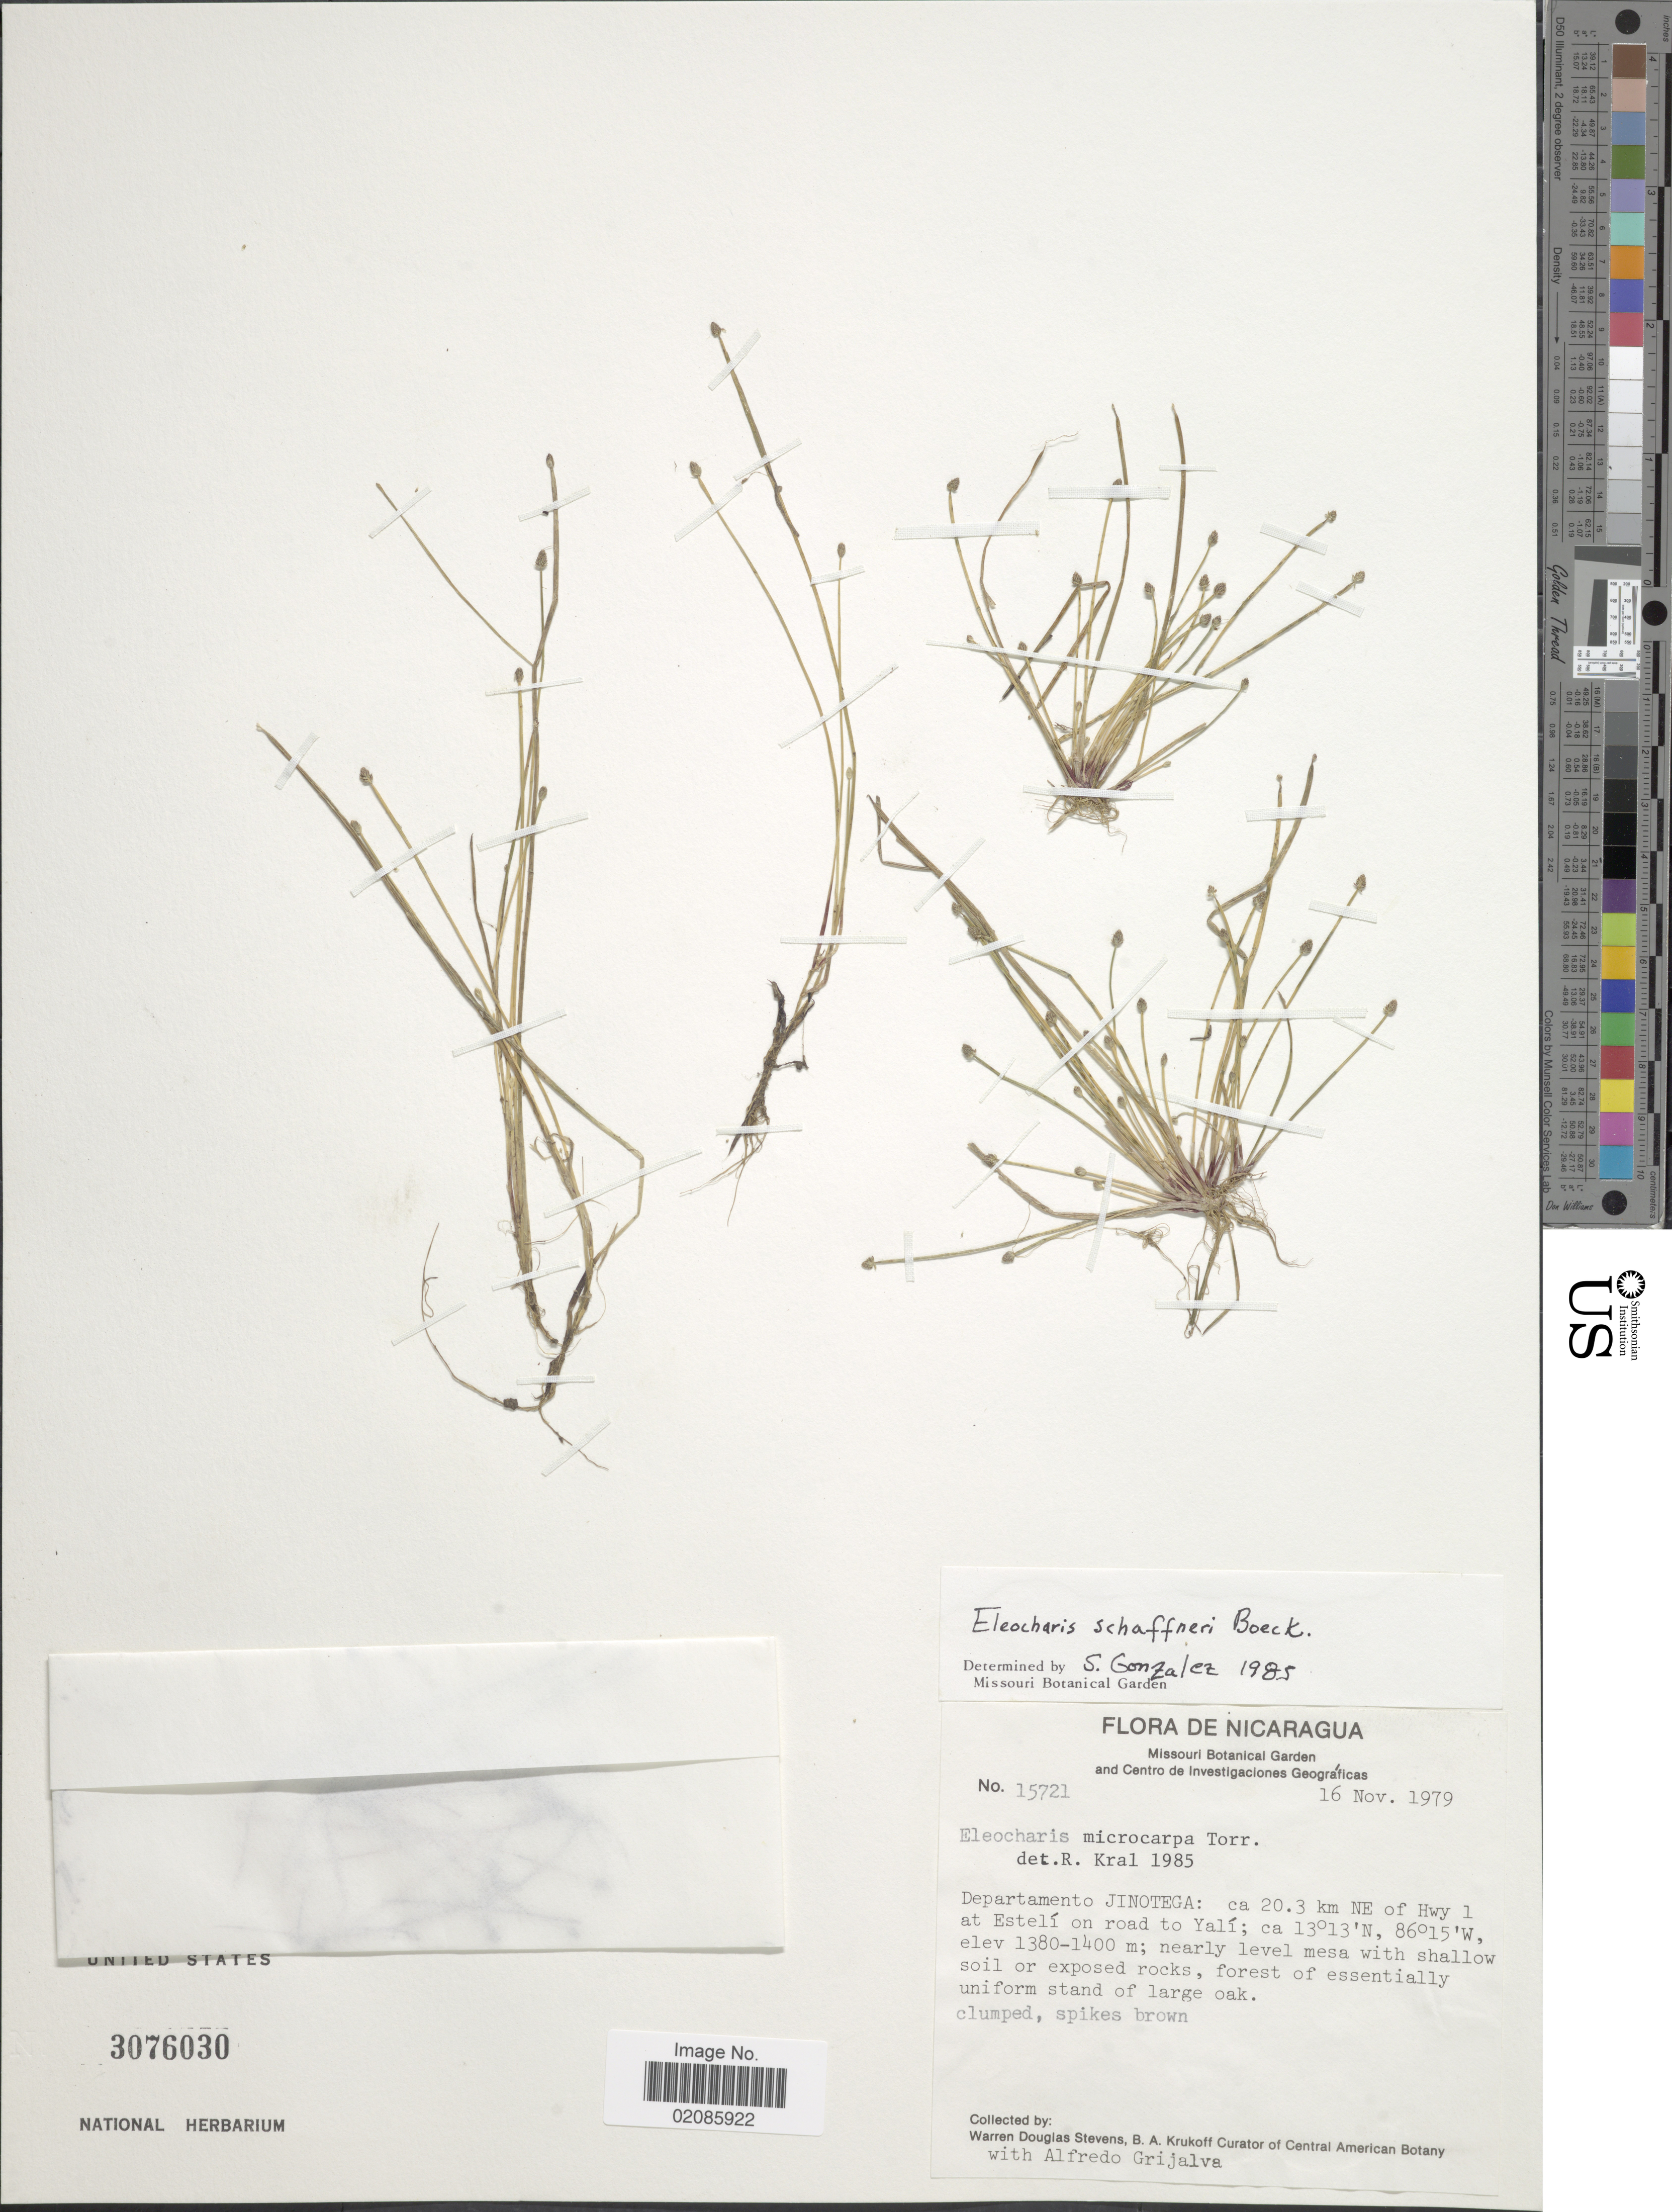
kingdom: Plantae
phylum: Tracheophyta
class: Liliopsida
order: Poales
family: Cyperaceae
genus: Eleocharis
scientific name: Eleocharis schaffneri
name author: Boeckeler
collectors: W. D. Stevens & B. A. Krukoff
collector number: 15721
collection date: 1979-11-16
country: Nicaragua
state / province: Jinotega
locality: Departamento Jinotega: ca 20.3 km NE of Hwy 1 at Estelí on road to Yalí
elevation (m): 1380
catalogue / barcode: US 3076030